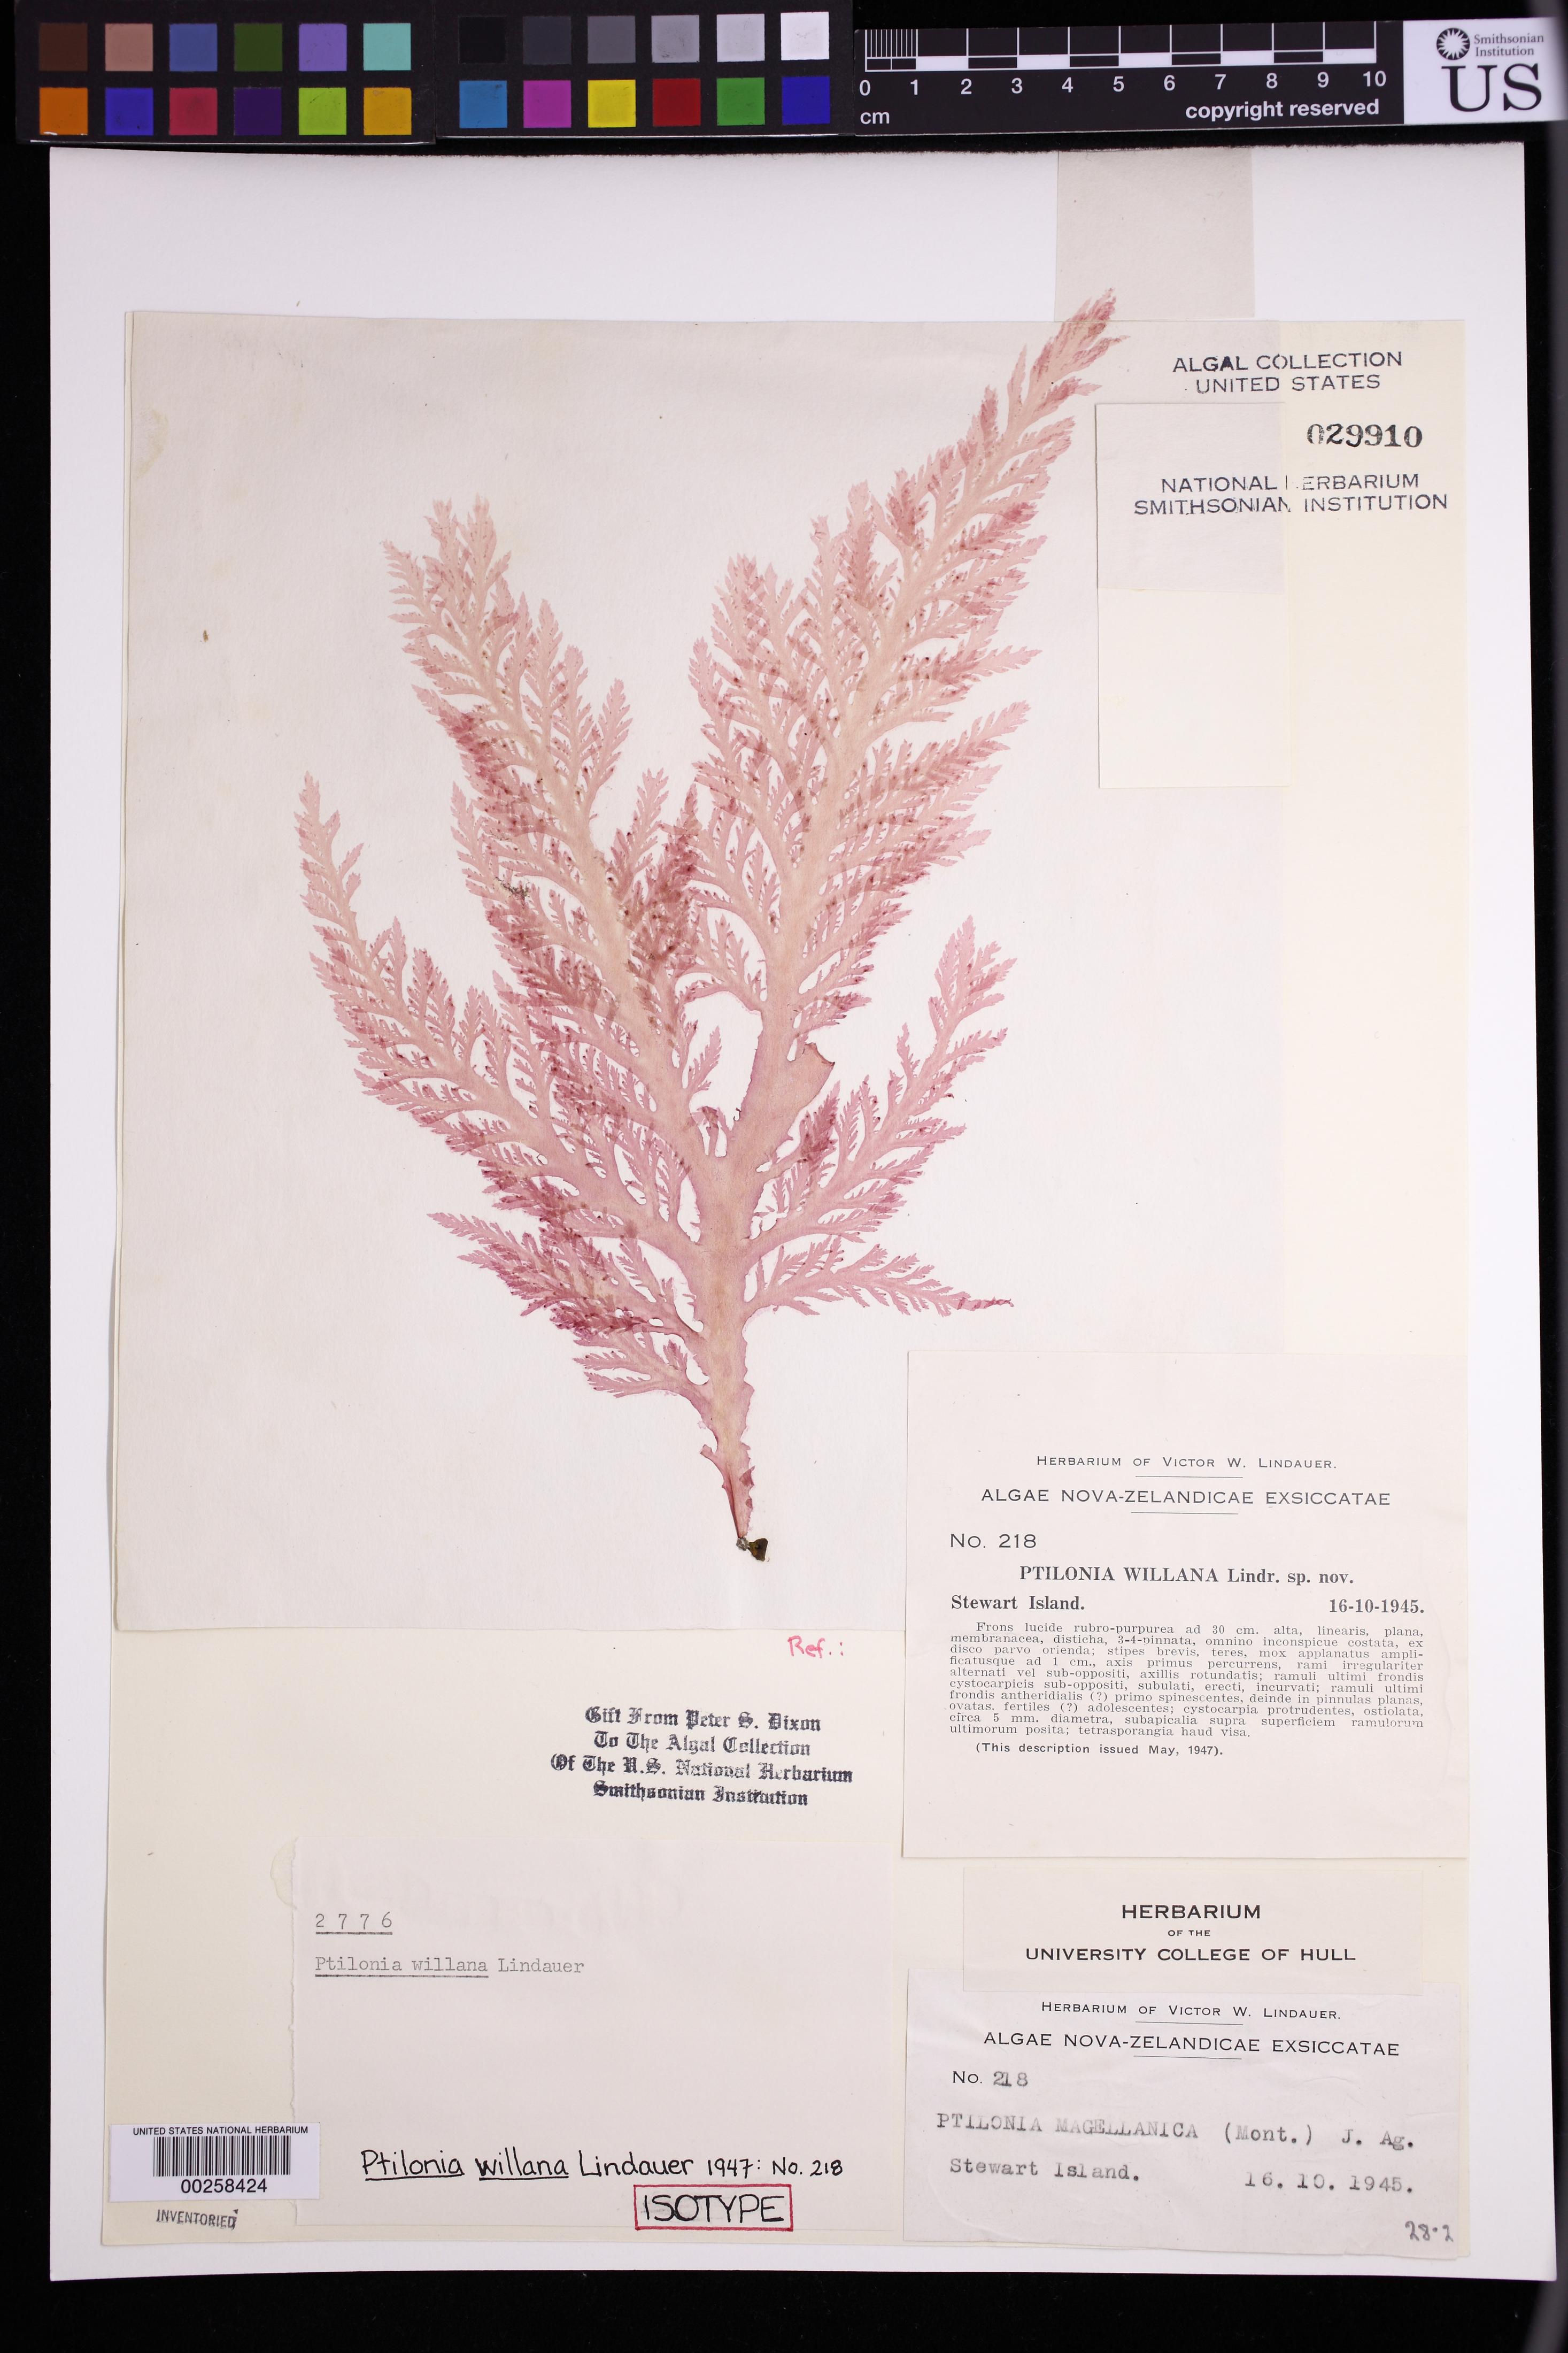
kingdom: Plantae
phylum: Rhodophyta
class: Florideophyceae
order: Bonnemaisoniales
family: Bonnemaisoniaceae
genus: Ptilonia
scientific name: Ptilonia willana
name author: Lindauer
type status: Isotype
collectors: Lindauer, V. W. (herbarium)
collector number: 218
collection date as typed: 16 Oct 1945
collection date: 1945-10-16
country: New Zealand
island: Stewart Island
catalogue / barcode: US 29910